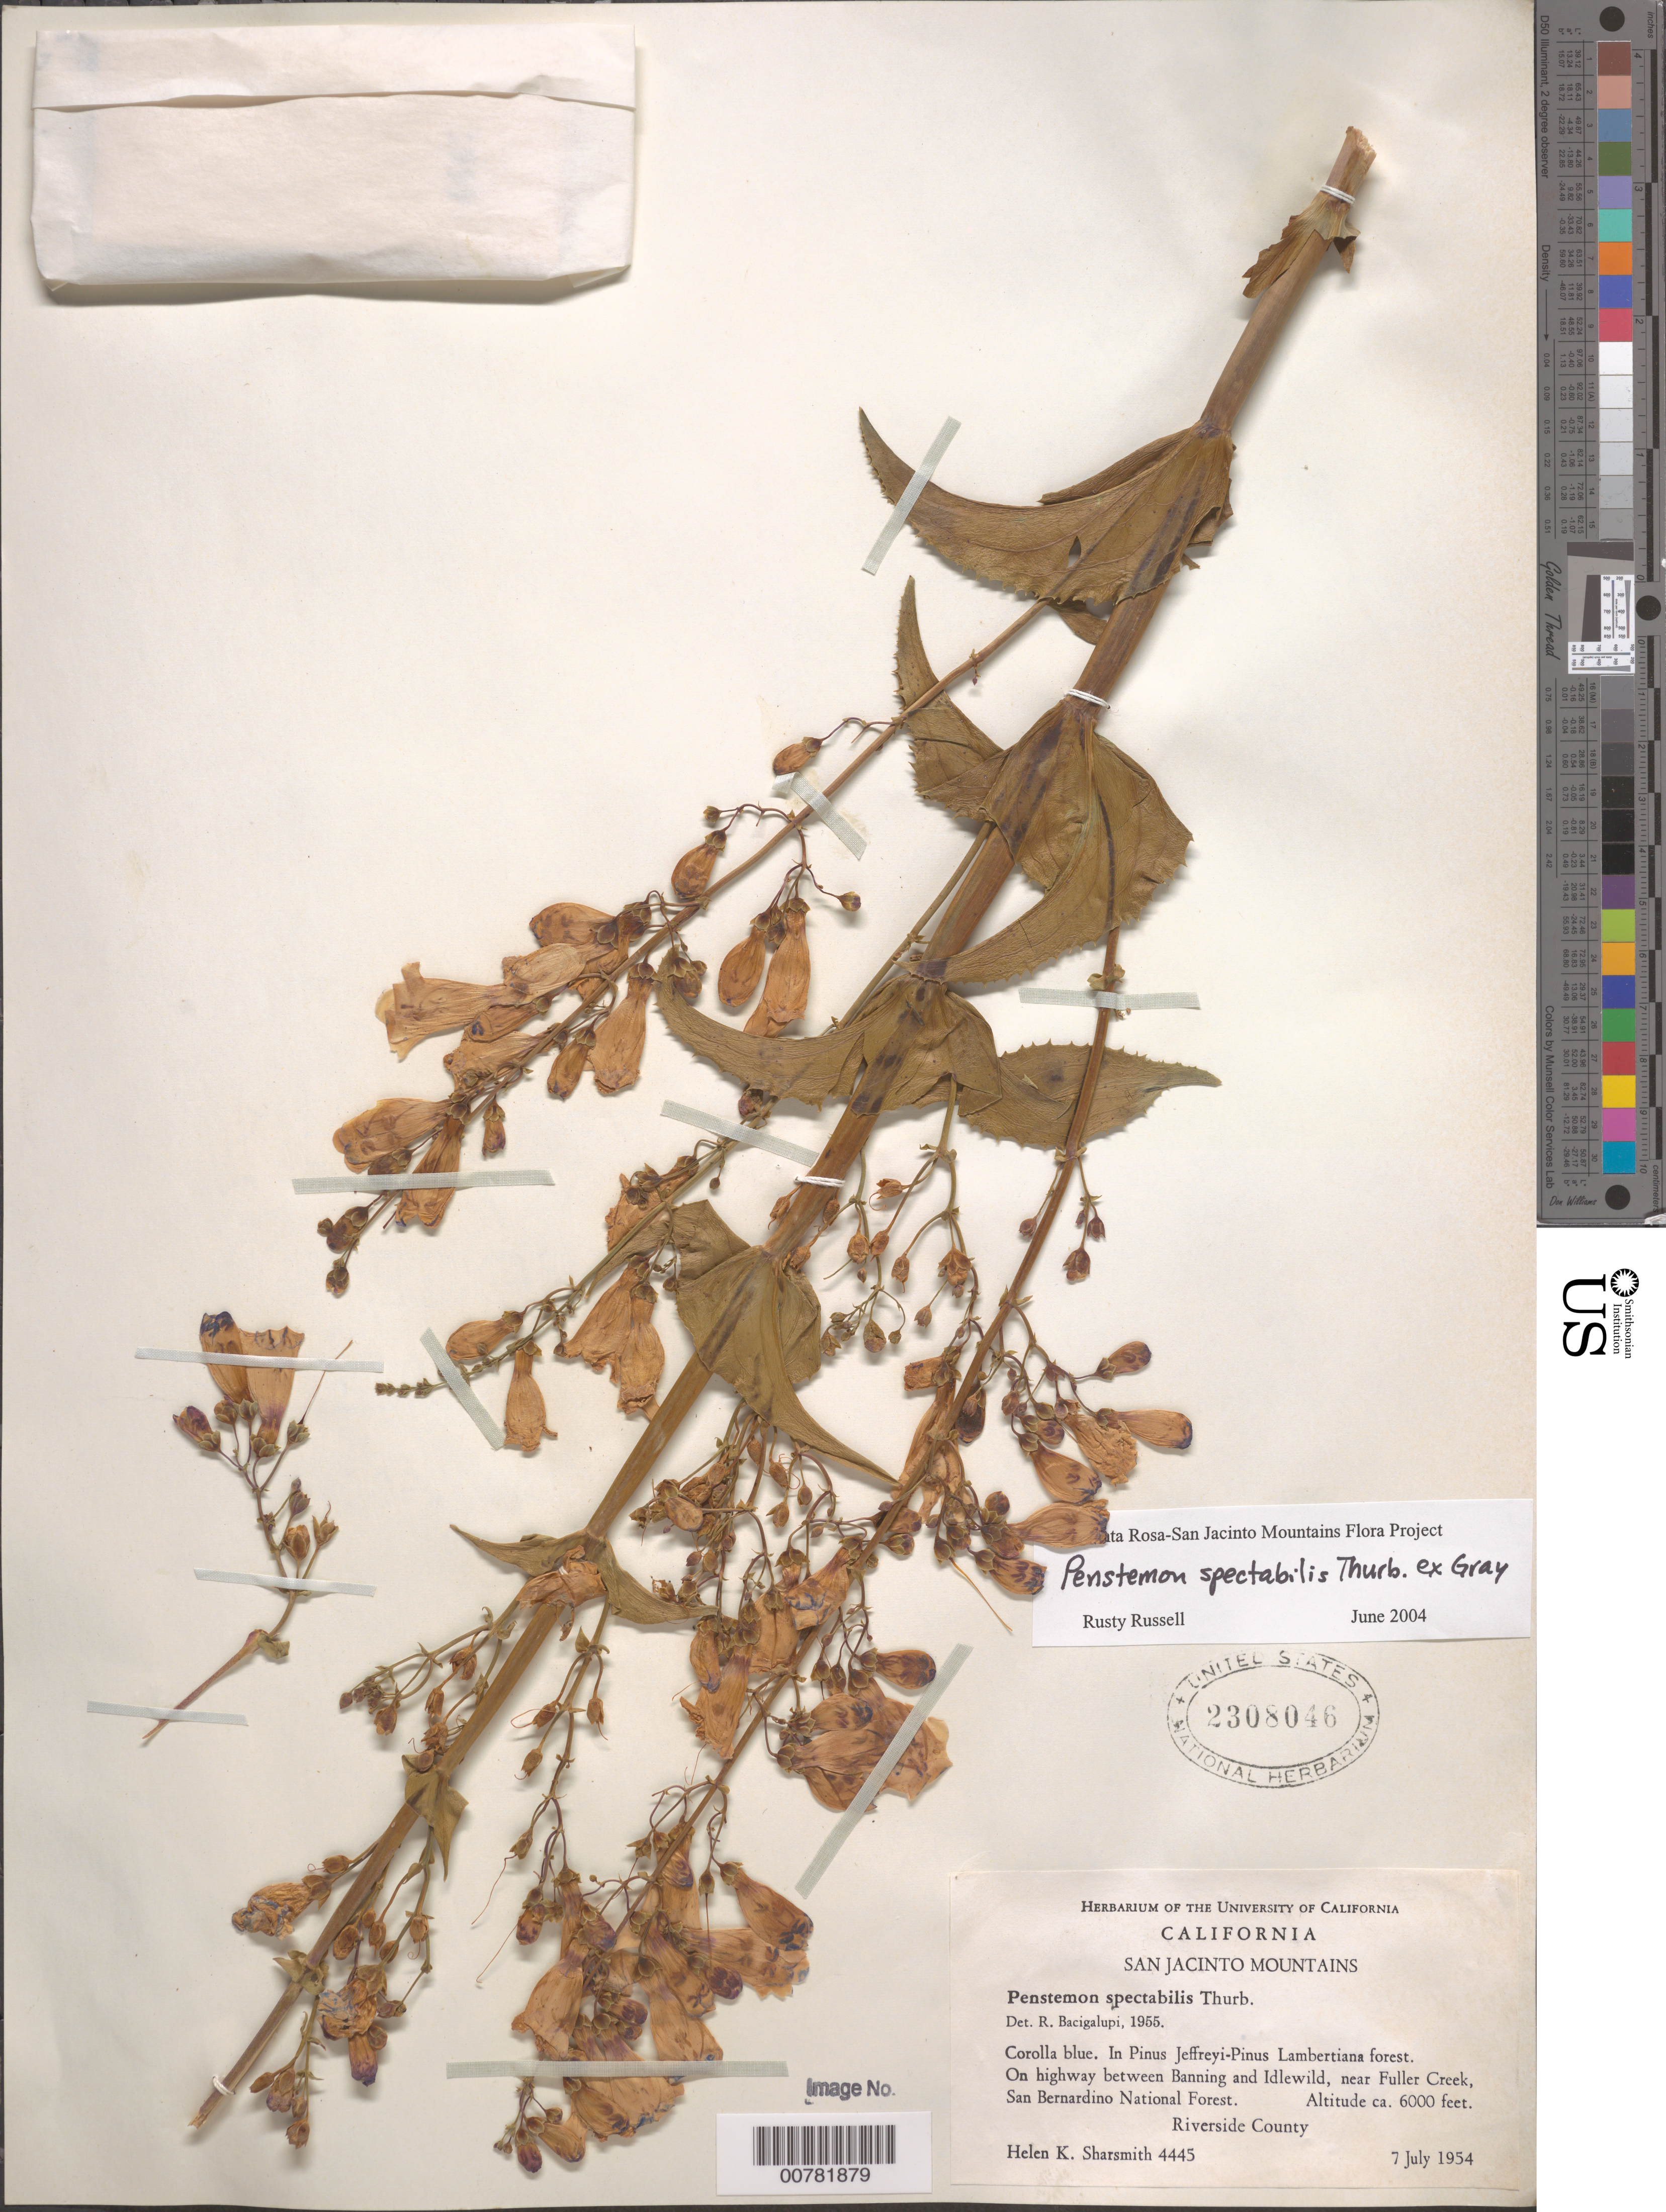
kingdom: Plantae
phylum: Tracheophyta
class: Magnoliopsida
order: Lamiales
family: Plantaginaceae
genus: Penstemon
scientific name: Penstemon spectabilis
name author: Thurb. ex Torr. & A. Gray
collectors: H. Sharsmith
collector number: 4445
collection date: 1954-07-07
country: United States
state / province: California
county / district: Riverside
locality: San Jacinto Mountains. On highway between Banning and Idlewild, near Fuller Creek, San Bernardino National Forest. Riverside County.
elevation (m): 1829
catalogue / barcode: US 2308046